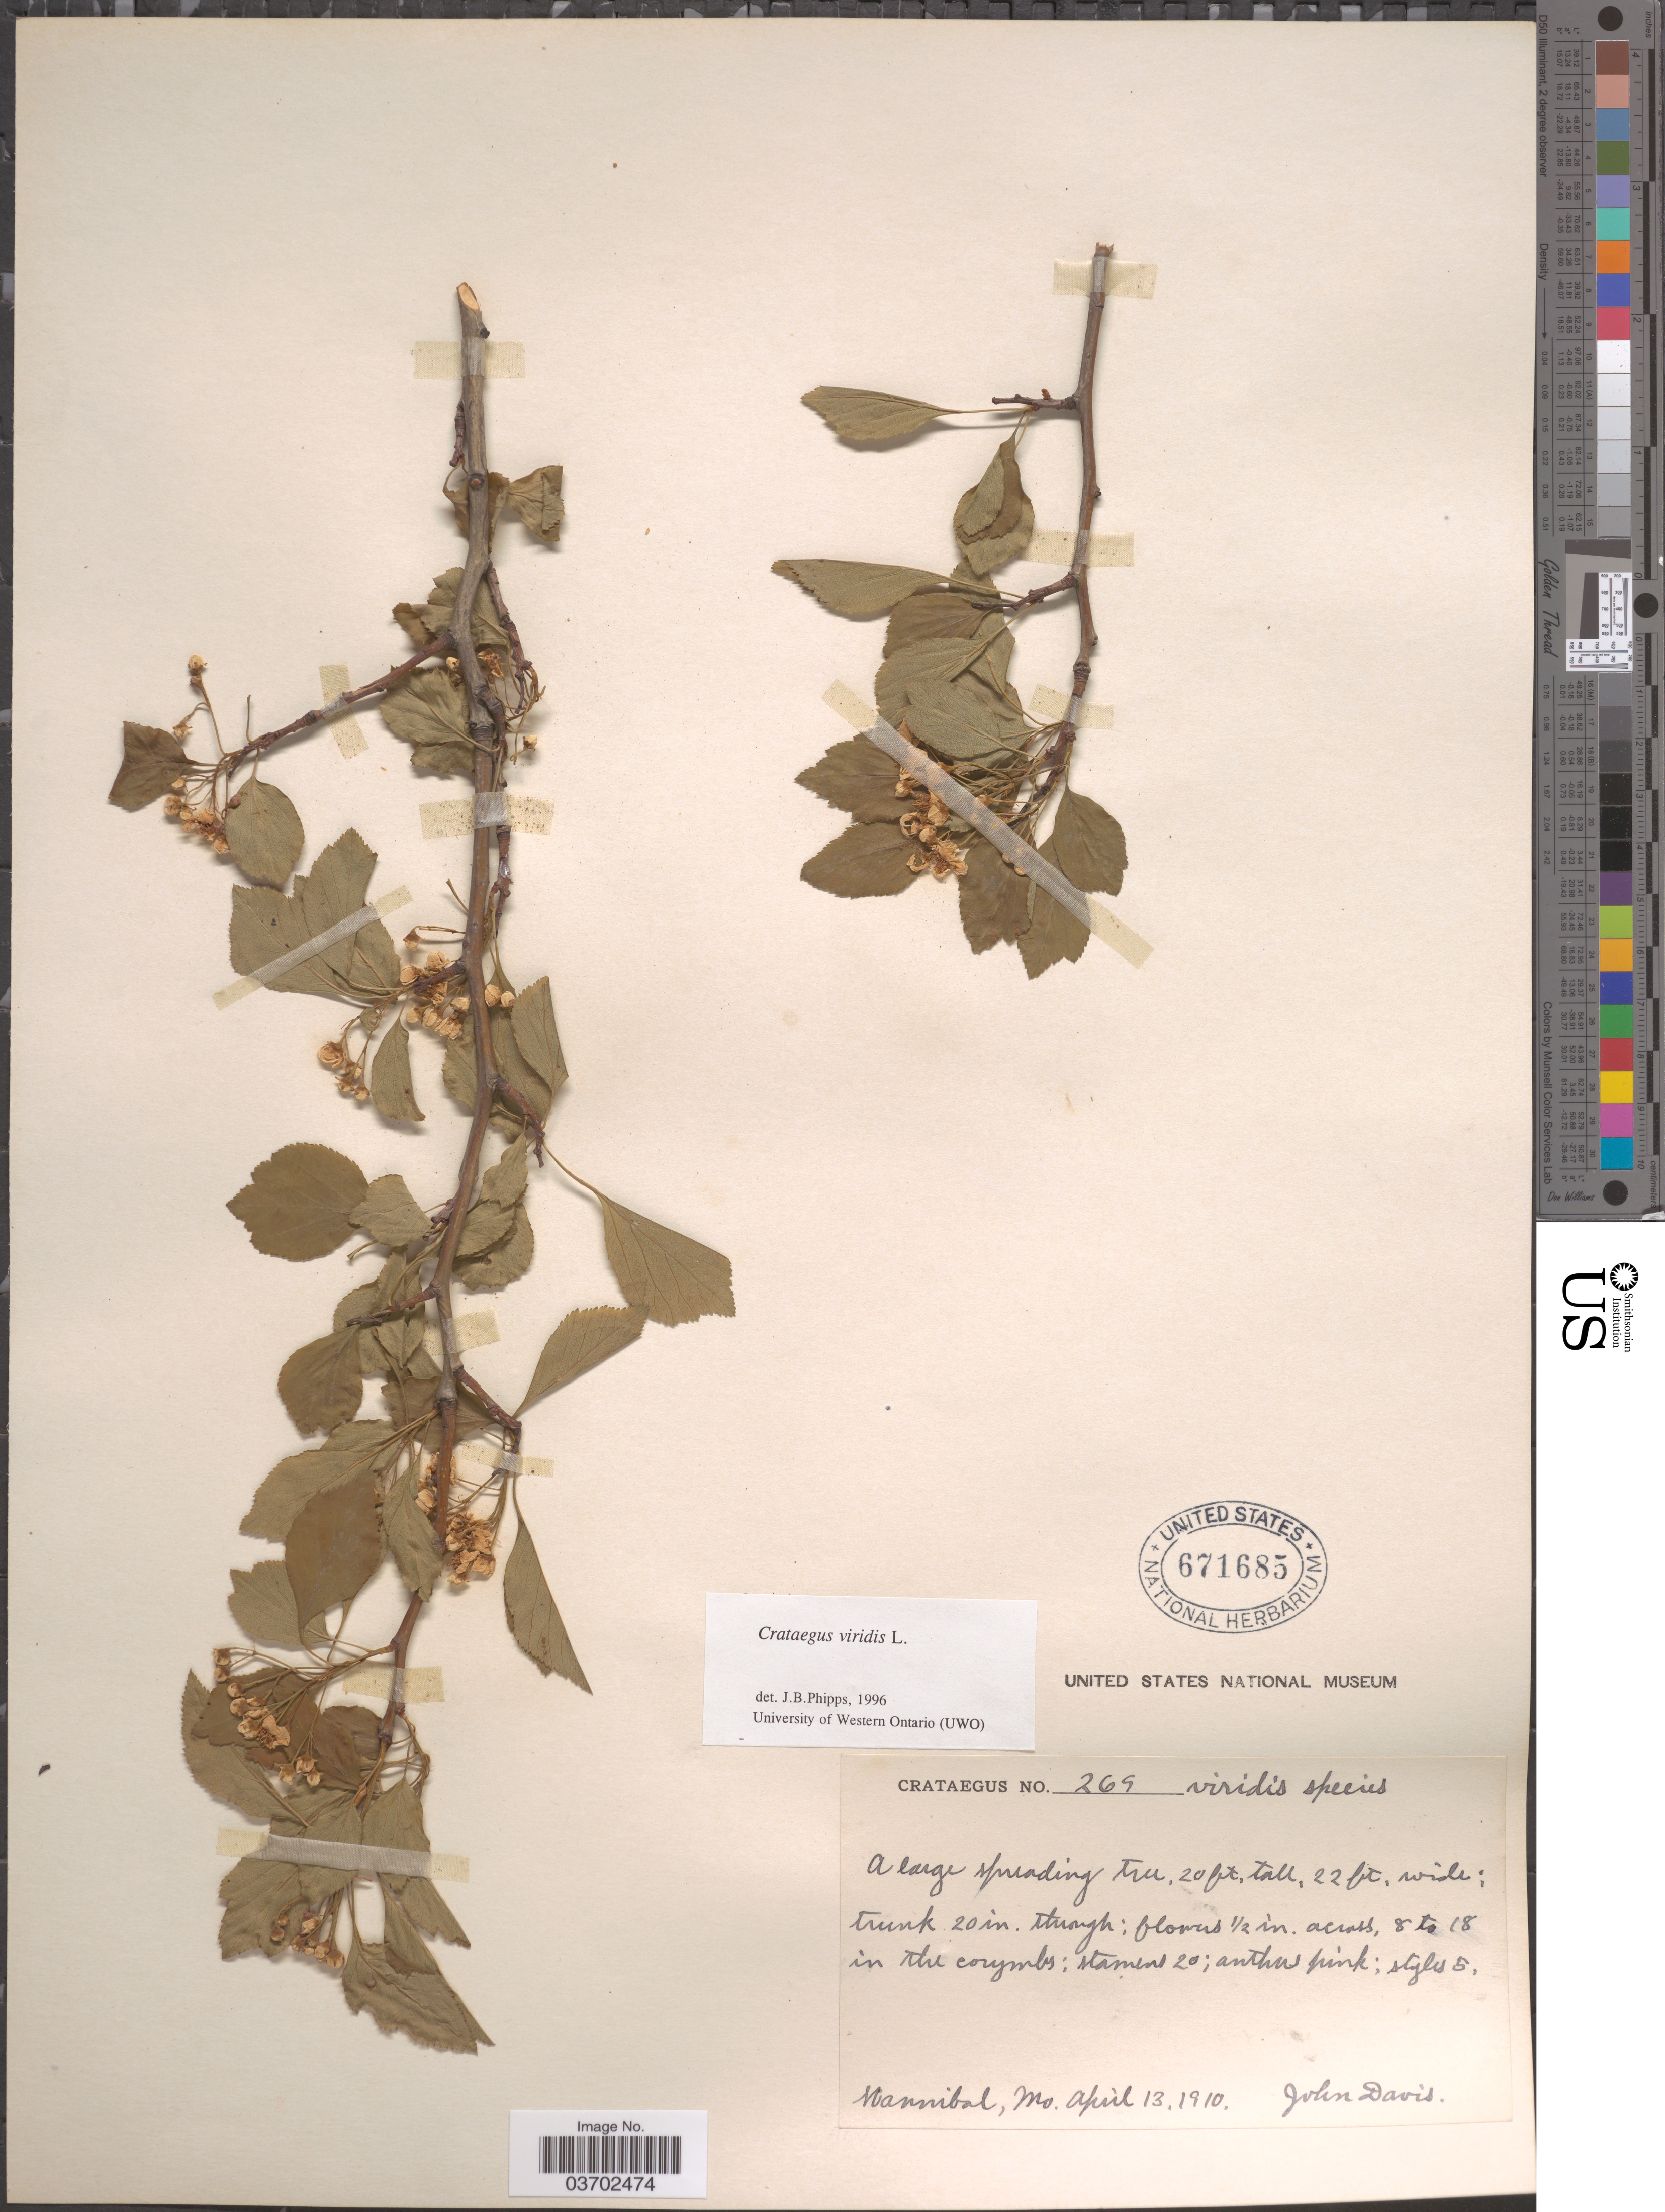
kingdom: Plantae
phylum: Tracheophyta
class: Magnoliopsida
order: Rosales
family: Rosaceae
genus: Crataegus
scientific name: Crataegus viridis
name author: L.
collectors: J. Davis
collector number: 269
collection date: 1910-04-13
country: United States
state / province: Missouri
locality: Hannibal.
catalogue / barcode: US 671685